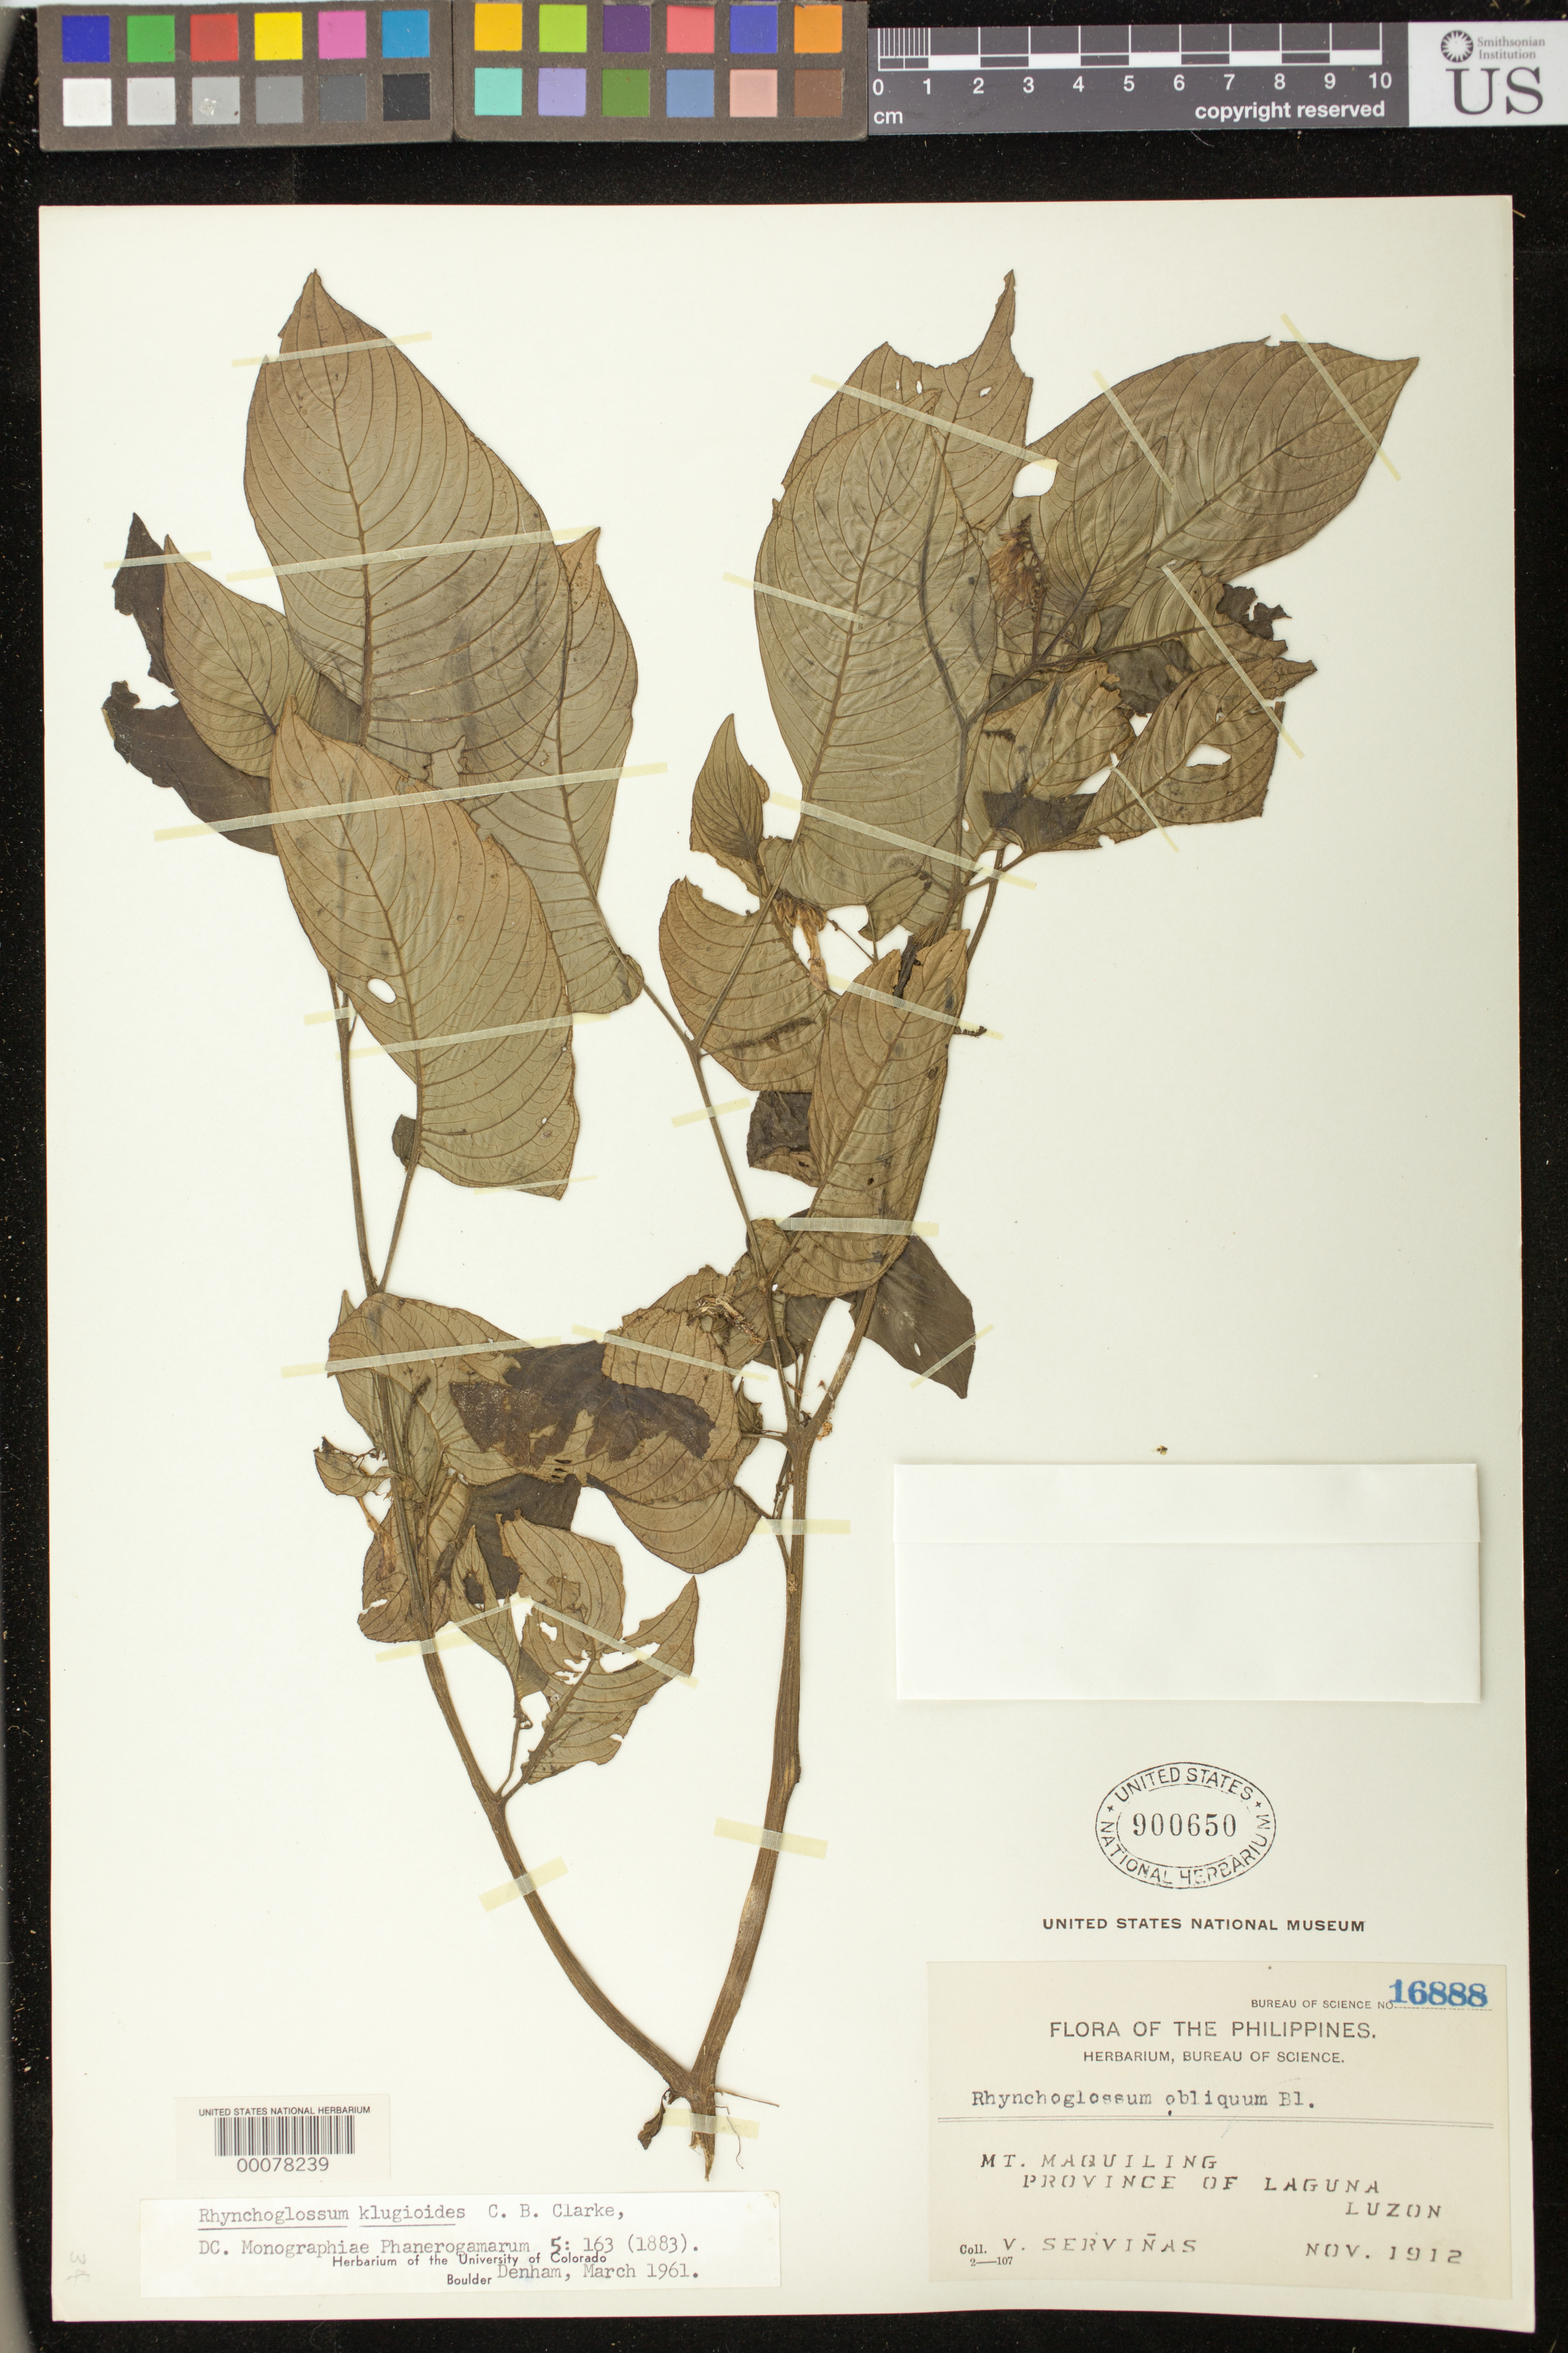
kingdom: Plantae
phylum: Tracheophyta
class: Magnoliopsida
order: Lamiales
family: Gesneriaceae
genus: Rhynchoglossum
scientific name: Rhynchoglossum klugioides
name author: C.B. Clarke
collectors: V. Servinas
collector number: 16888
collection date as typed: Nov 1912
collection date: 1912-11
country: Philippines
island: Luzon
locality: Laguna, Mt maquiling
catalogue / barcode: US 900650